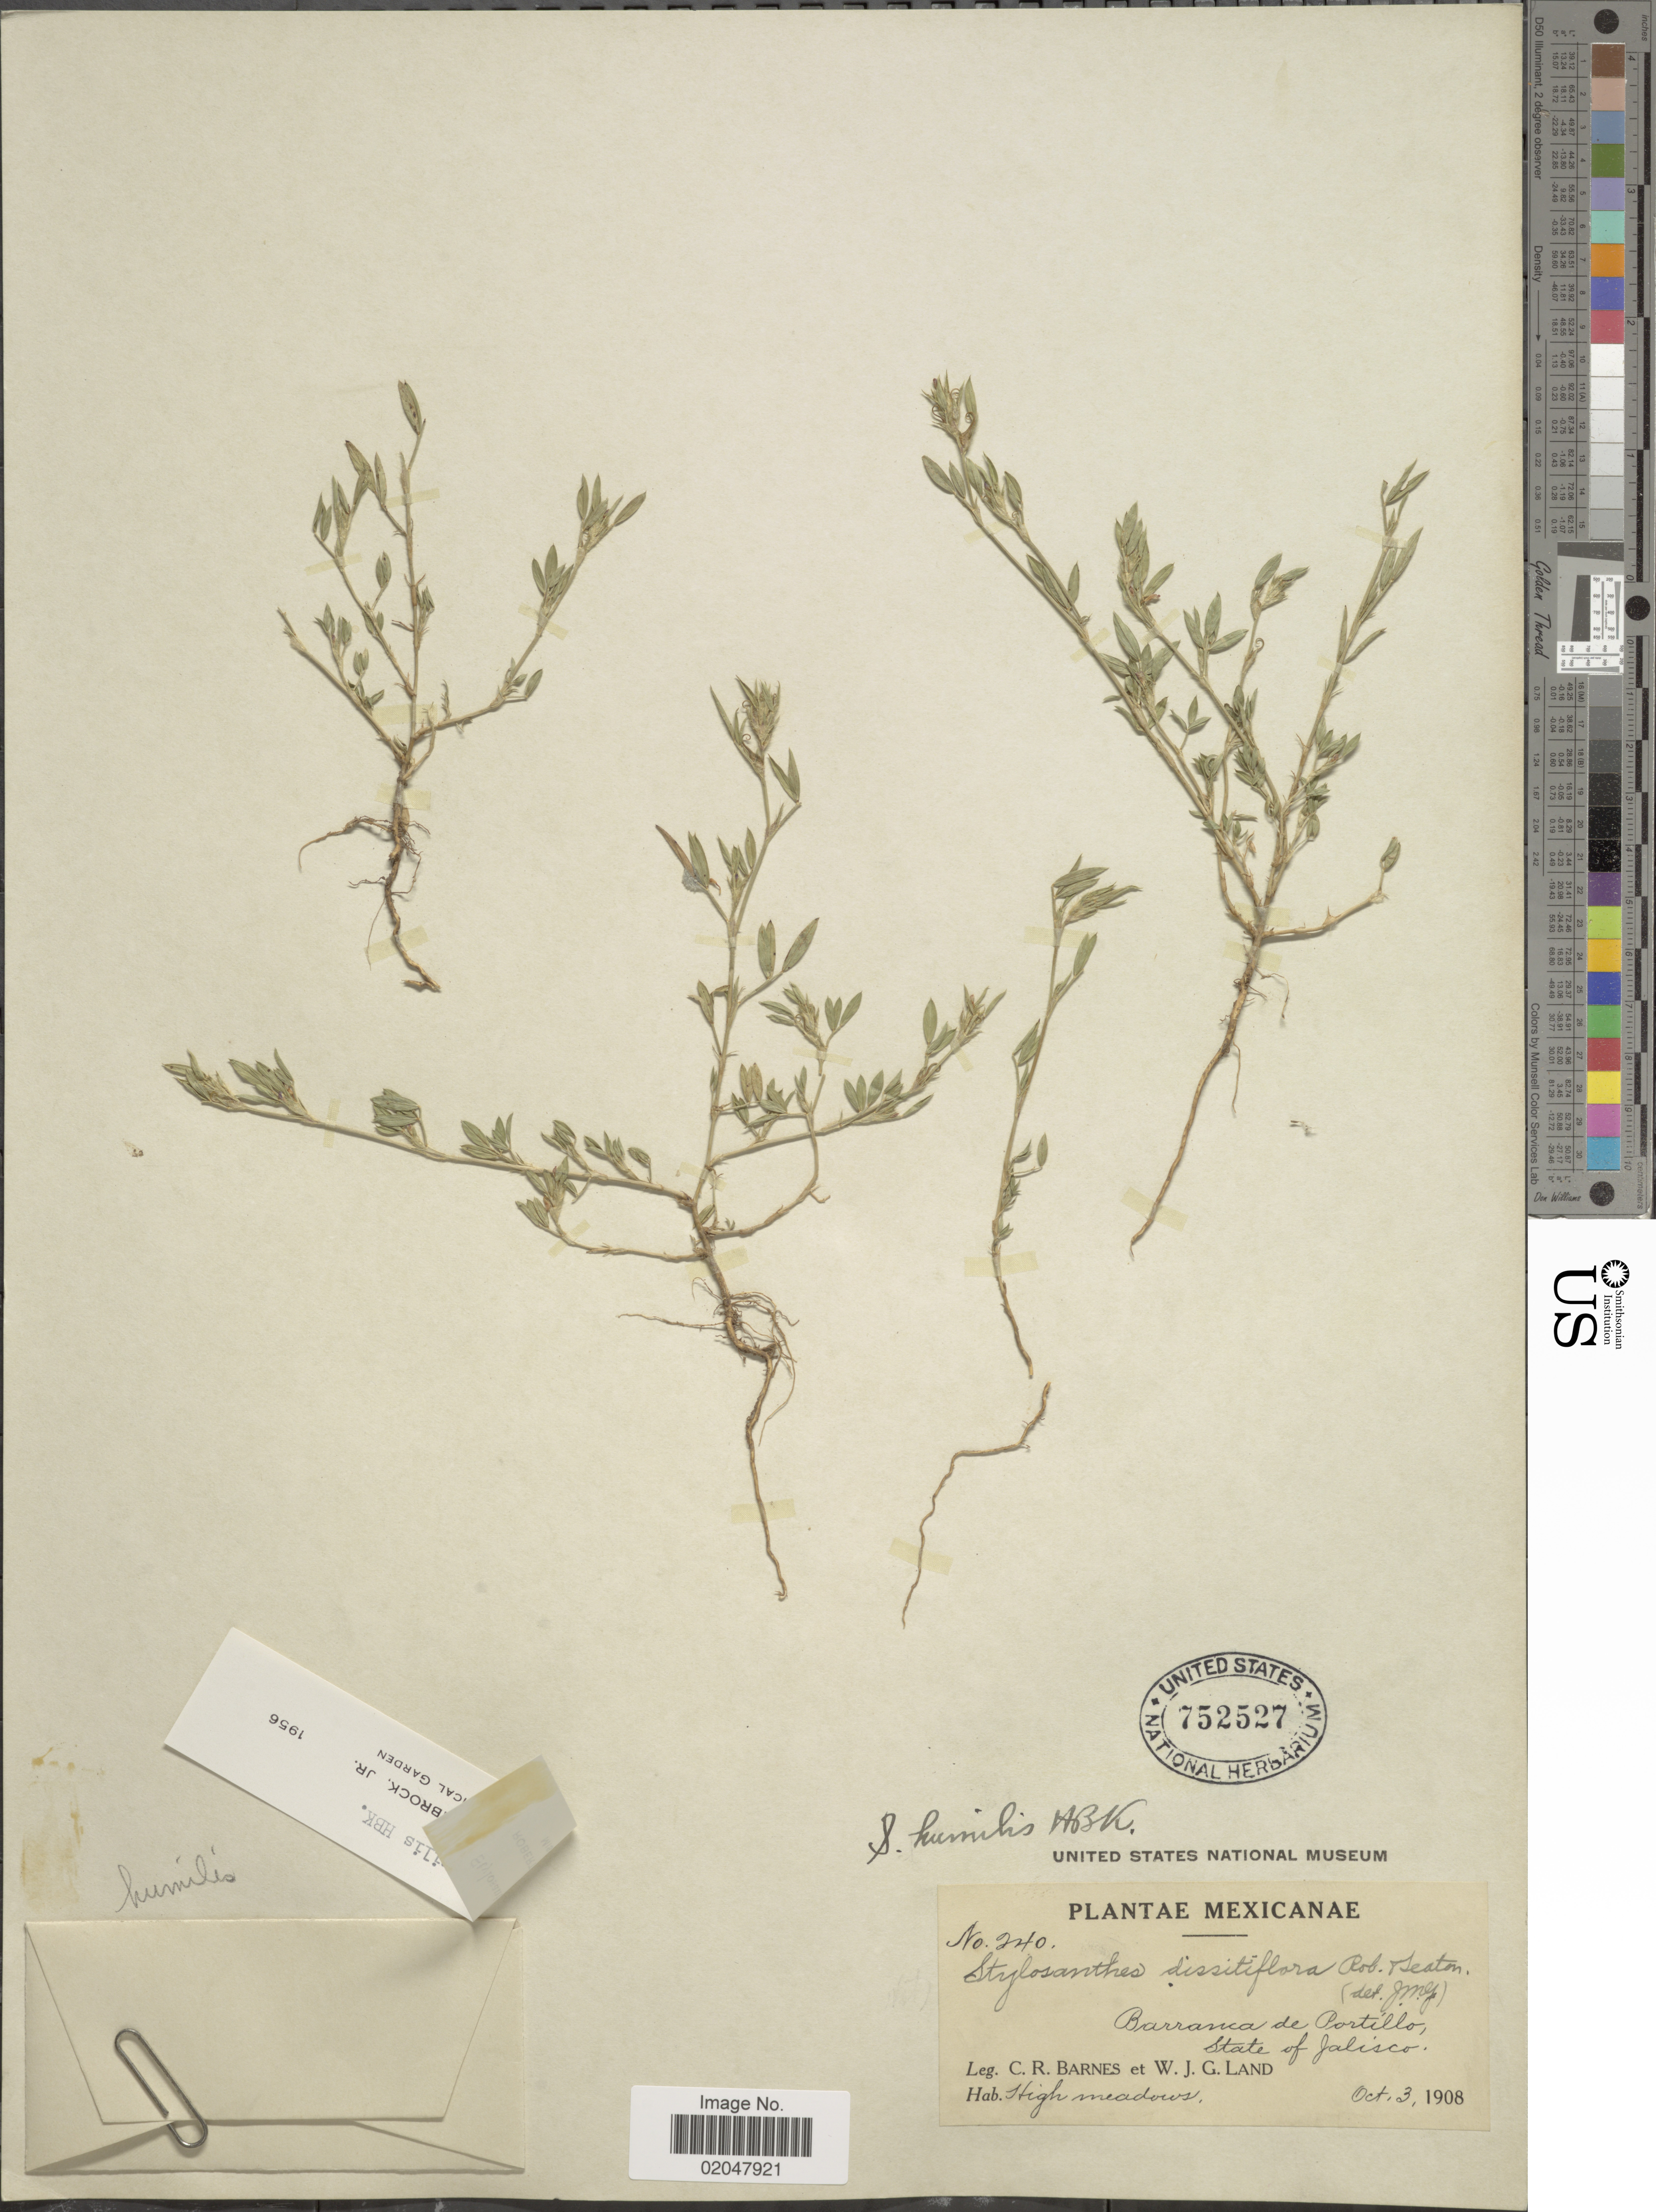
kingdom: Plantae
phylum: Tracheophyta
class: Magnoliopsida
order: Fabales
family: Fabaceae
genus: Stylosanthes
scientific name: Stylosanthes humilis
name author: Kunth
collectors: C. R. Barnes & W. J. G. Land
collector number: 240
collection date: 1908-10-03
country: Mexico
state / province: Jalisco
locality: Barranca de Portillo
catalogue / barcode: US 752527